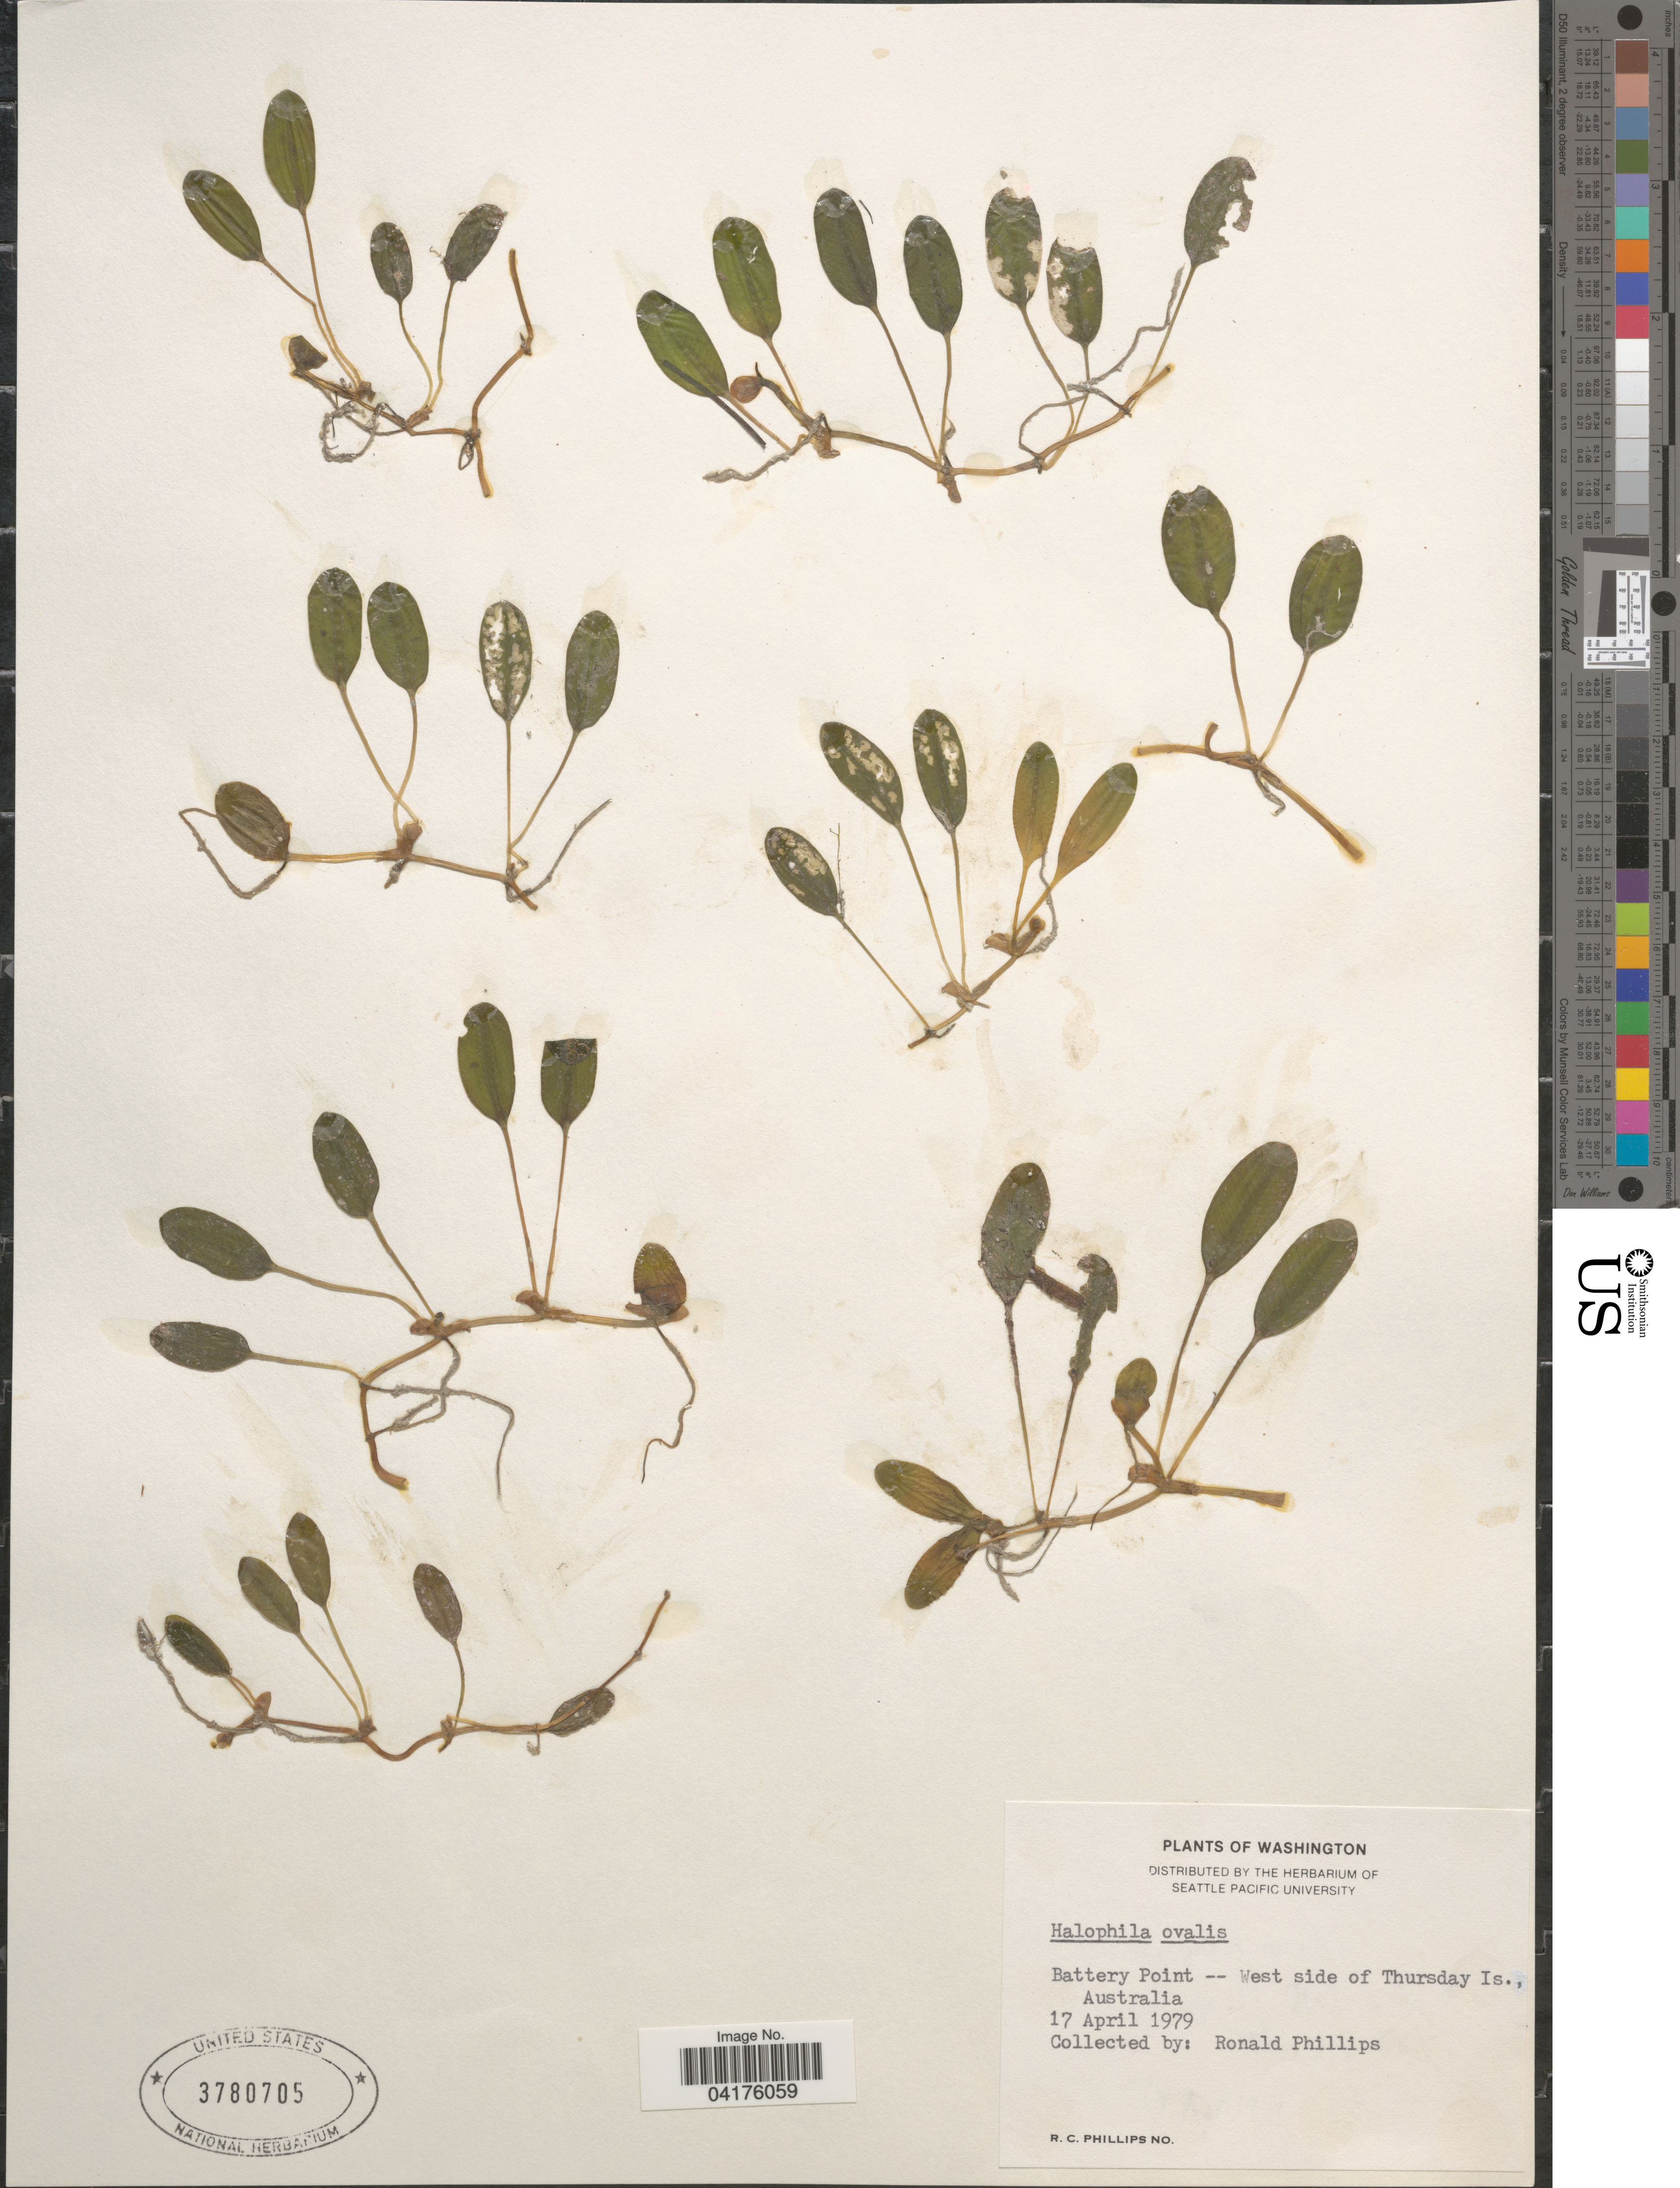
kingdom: Plantae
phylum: Tracheophyta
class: Liliopsida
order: Alismatales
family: Hydrocharitaceae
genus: Halophila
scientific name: Halophila ovalis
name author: (R. Br.) Hook. f.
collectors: R. C. Phillips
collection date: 1979-04-17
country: Australia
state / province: Queensland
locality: Battery Point -- West side of Thursday Is.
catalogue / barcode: US 3780705